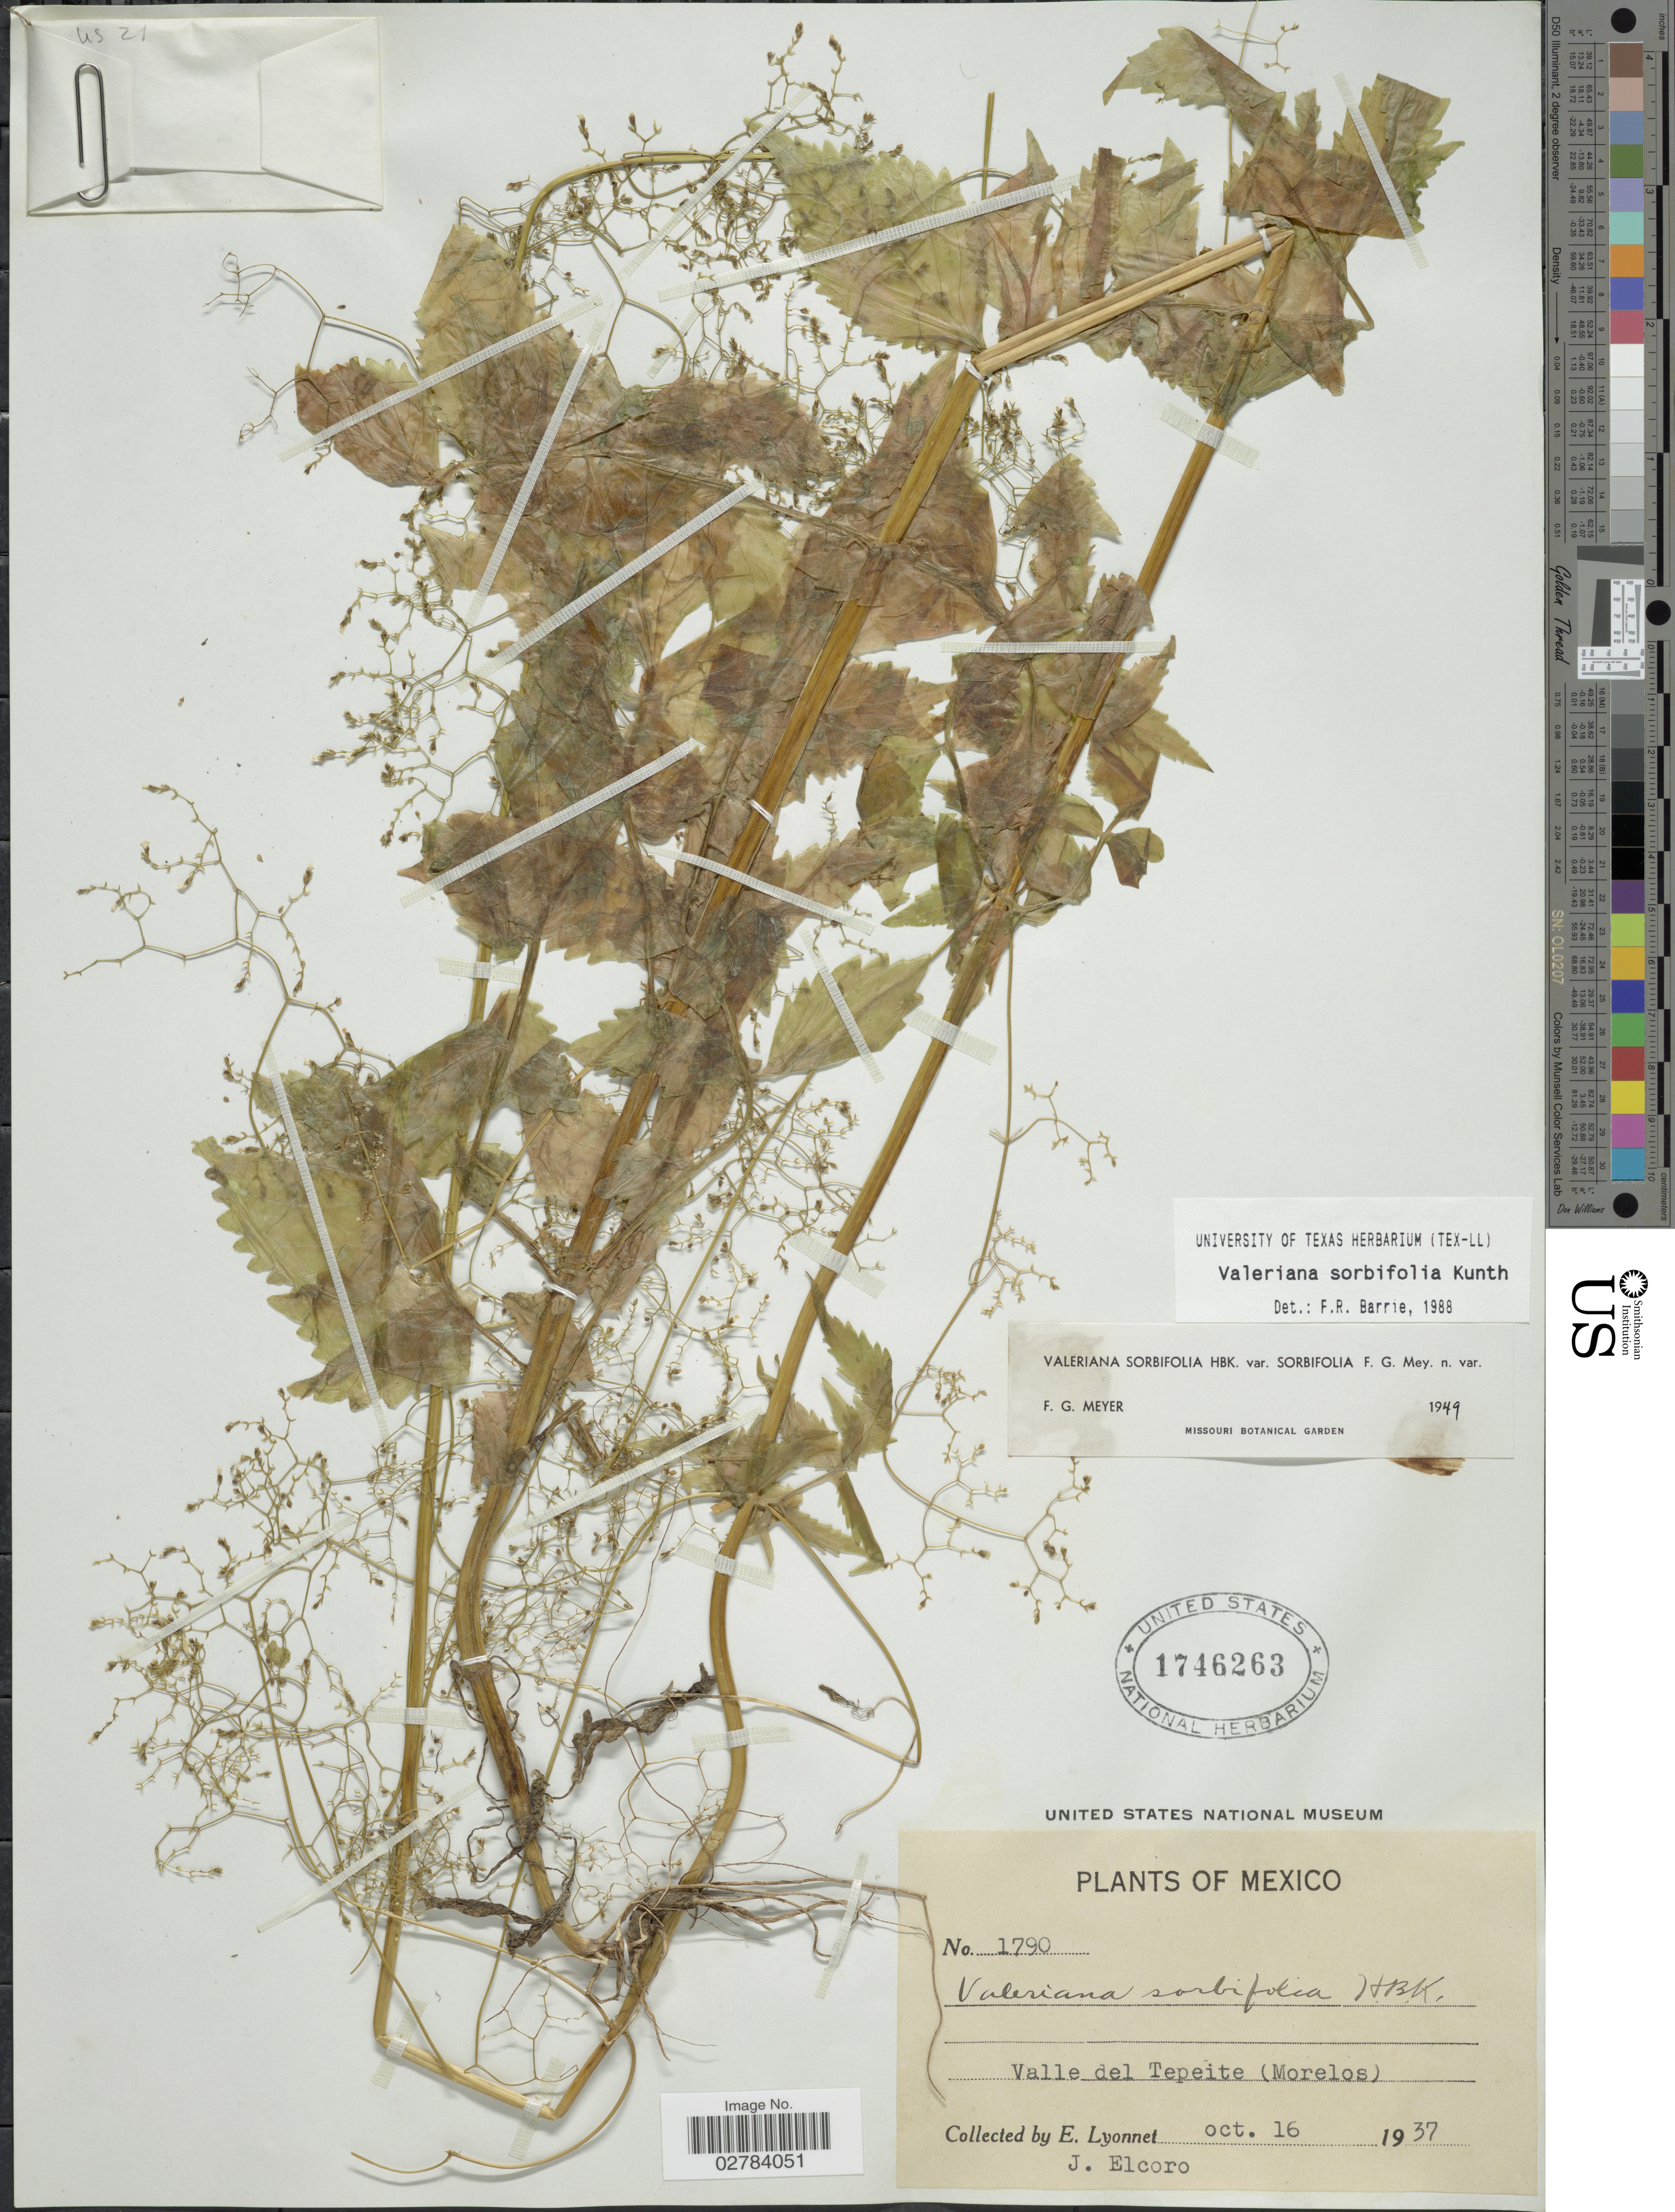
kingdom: Plantae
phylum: Tracheophyta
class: Magnoliopsida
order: Dipsacales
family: Caprifoliaceae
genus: Valeriana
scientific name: Valeriana sorbifolia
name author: Kunth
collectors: E. Lyonnet & J. Elcoro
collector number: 1790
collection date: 1937-10-16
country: Mexico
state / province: Morelos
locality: Valle del Tepeite.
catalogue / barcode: US 1746263